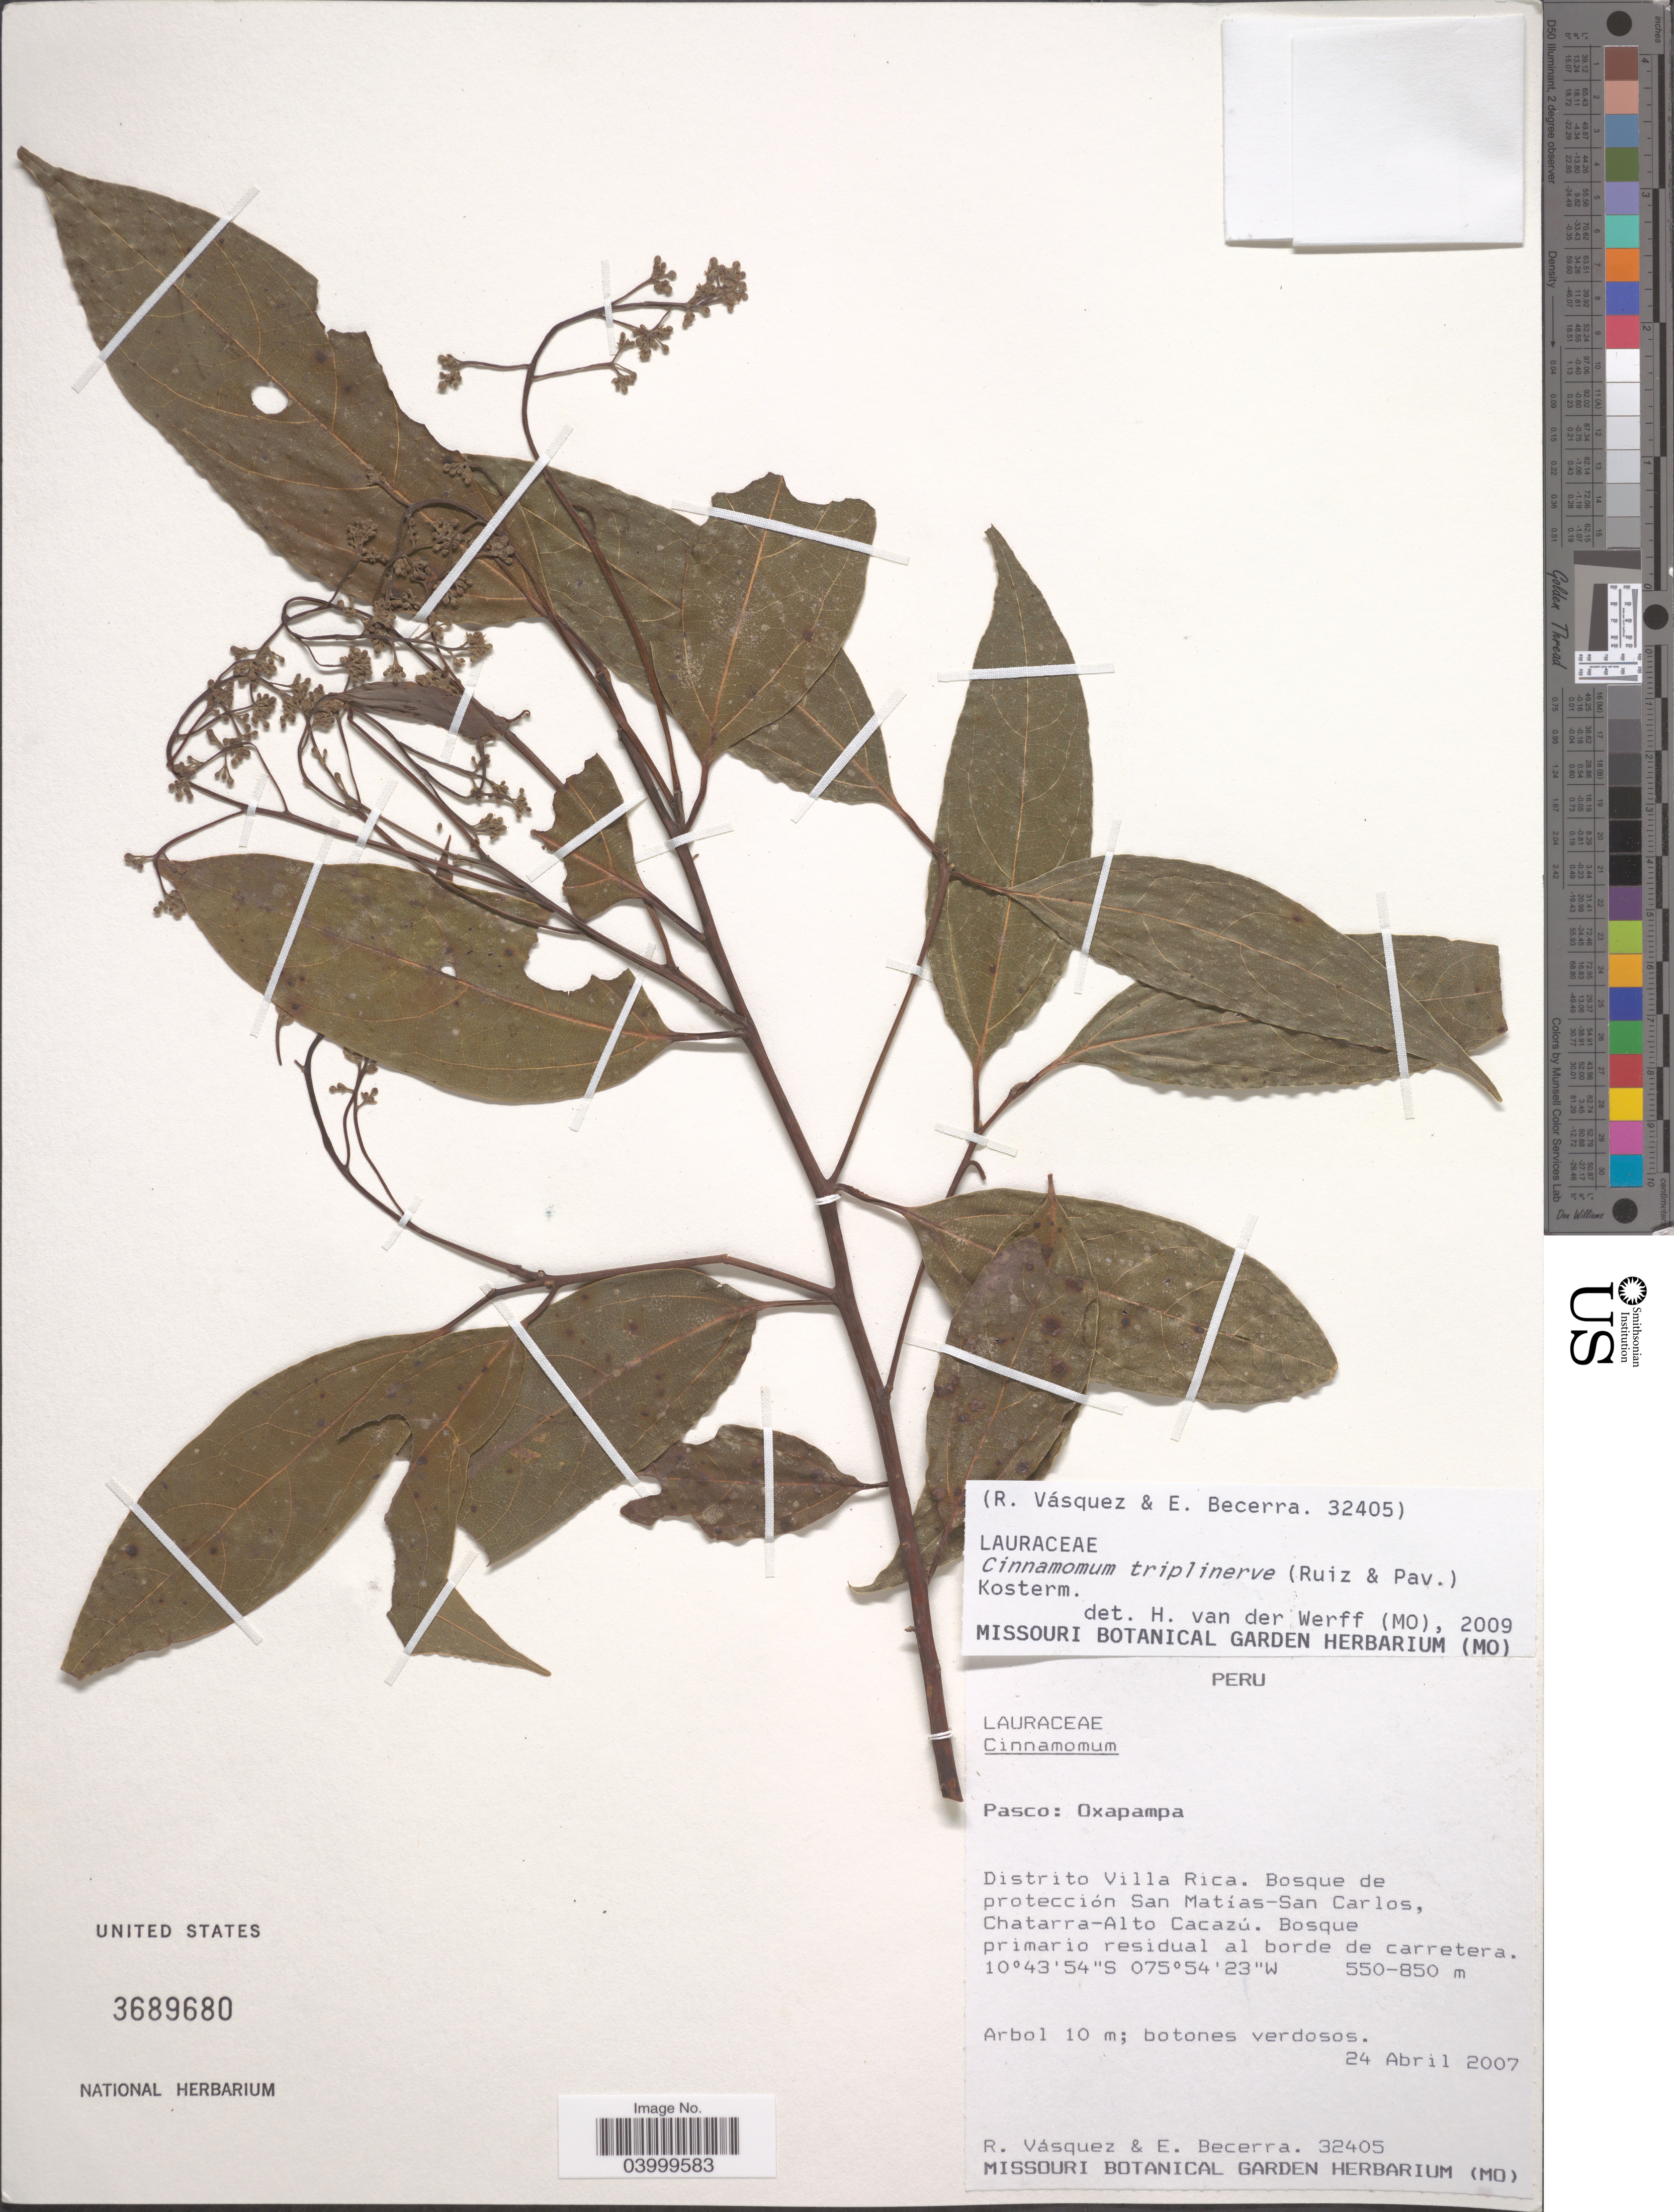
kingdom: Plantae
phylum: Tracheophyta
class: Magnoliopsida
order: Laurales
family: Lauraceae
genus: Cinnamomum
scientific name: Cinnamomum triplinerve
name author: (Ruiz & Pav.) Kosterm.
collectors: R. Vasquez & E. Becerra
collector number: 32405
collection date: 2007-04-24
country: Peru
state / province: Pasco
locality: Oxapampa. Distrito Villa Rica. Bosque de protección San Matías-San Carlos, Chatarra-Alto Cacazú. Bosque primario residual al borde de carretera.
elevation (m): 550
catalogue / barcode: US 3689680